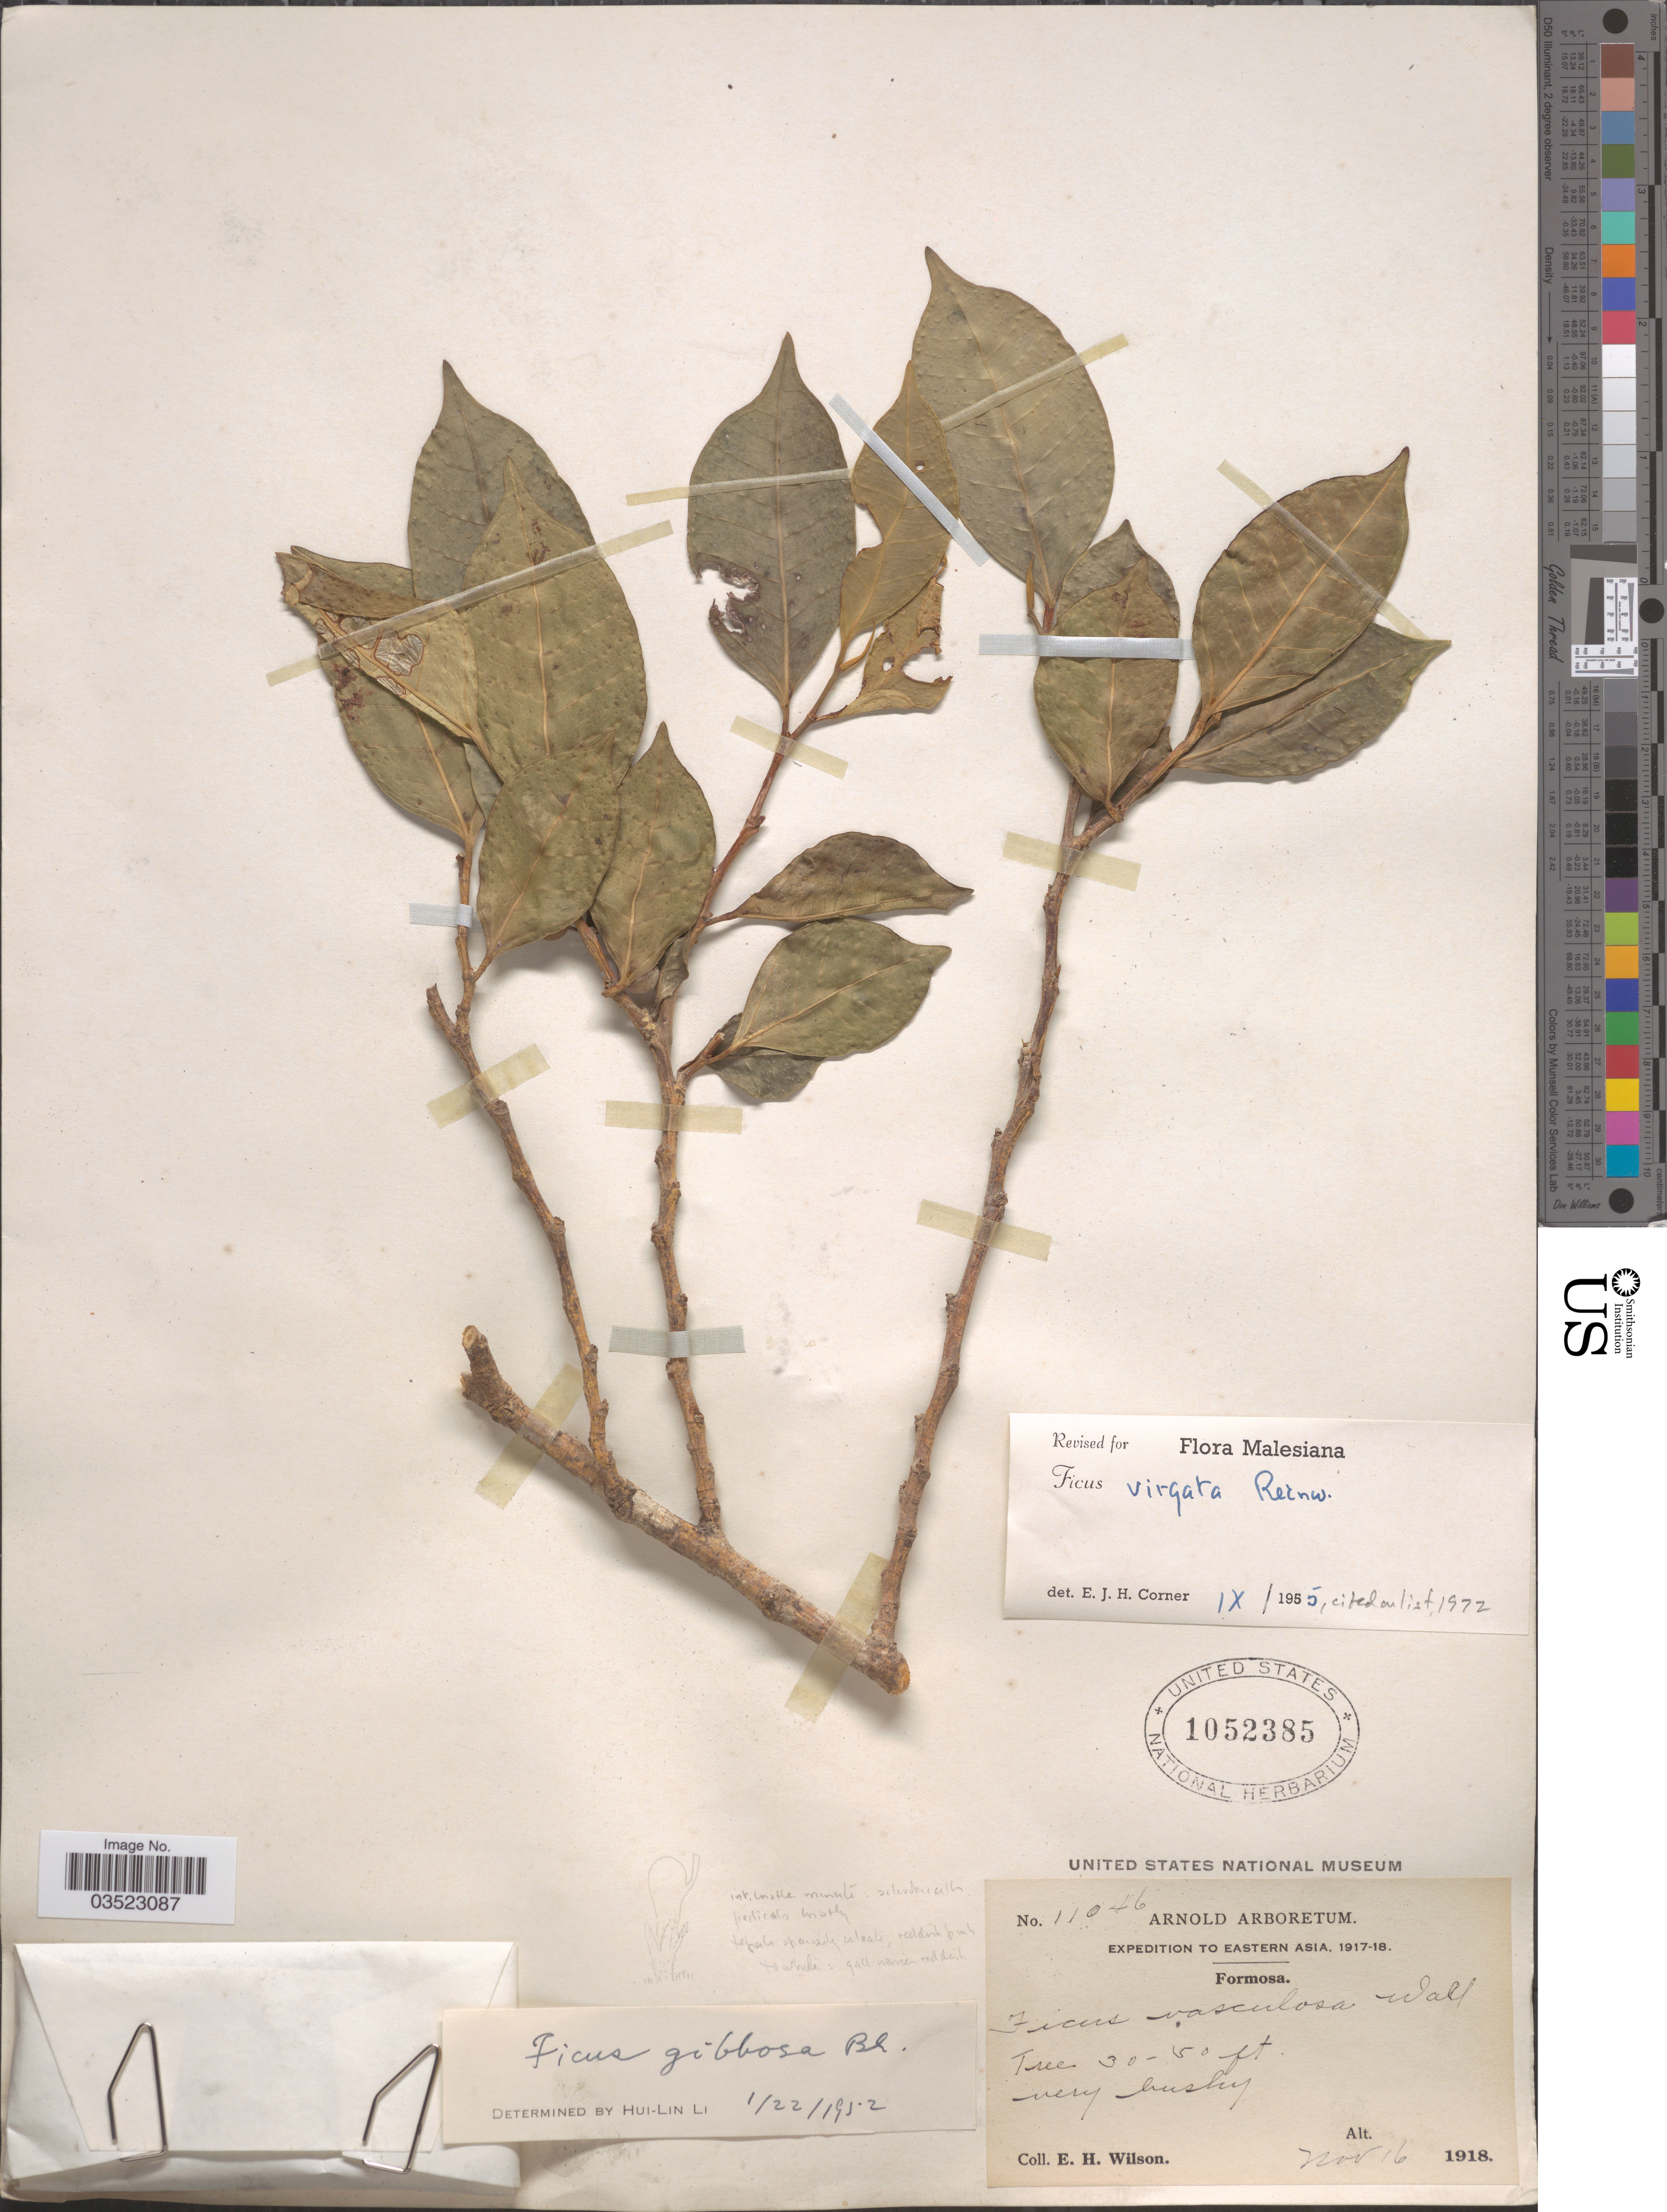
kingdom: Plantae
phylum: Tracheophyta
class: Magnoliopsida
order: Rosales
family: Moraceae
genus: Ficus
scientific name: Ficus virgata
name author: Reinw.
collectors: E. Wilson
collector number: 11046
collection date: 1918-11-16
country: Taiwan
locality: Expedition to Eastern Asia, 1917-18. Formosa.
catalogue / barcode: US 1052385